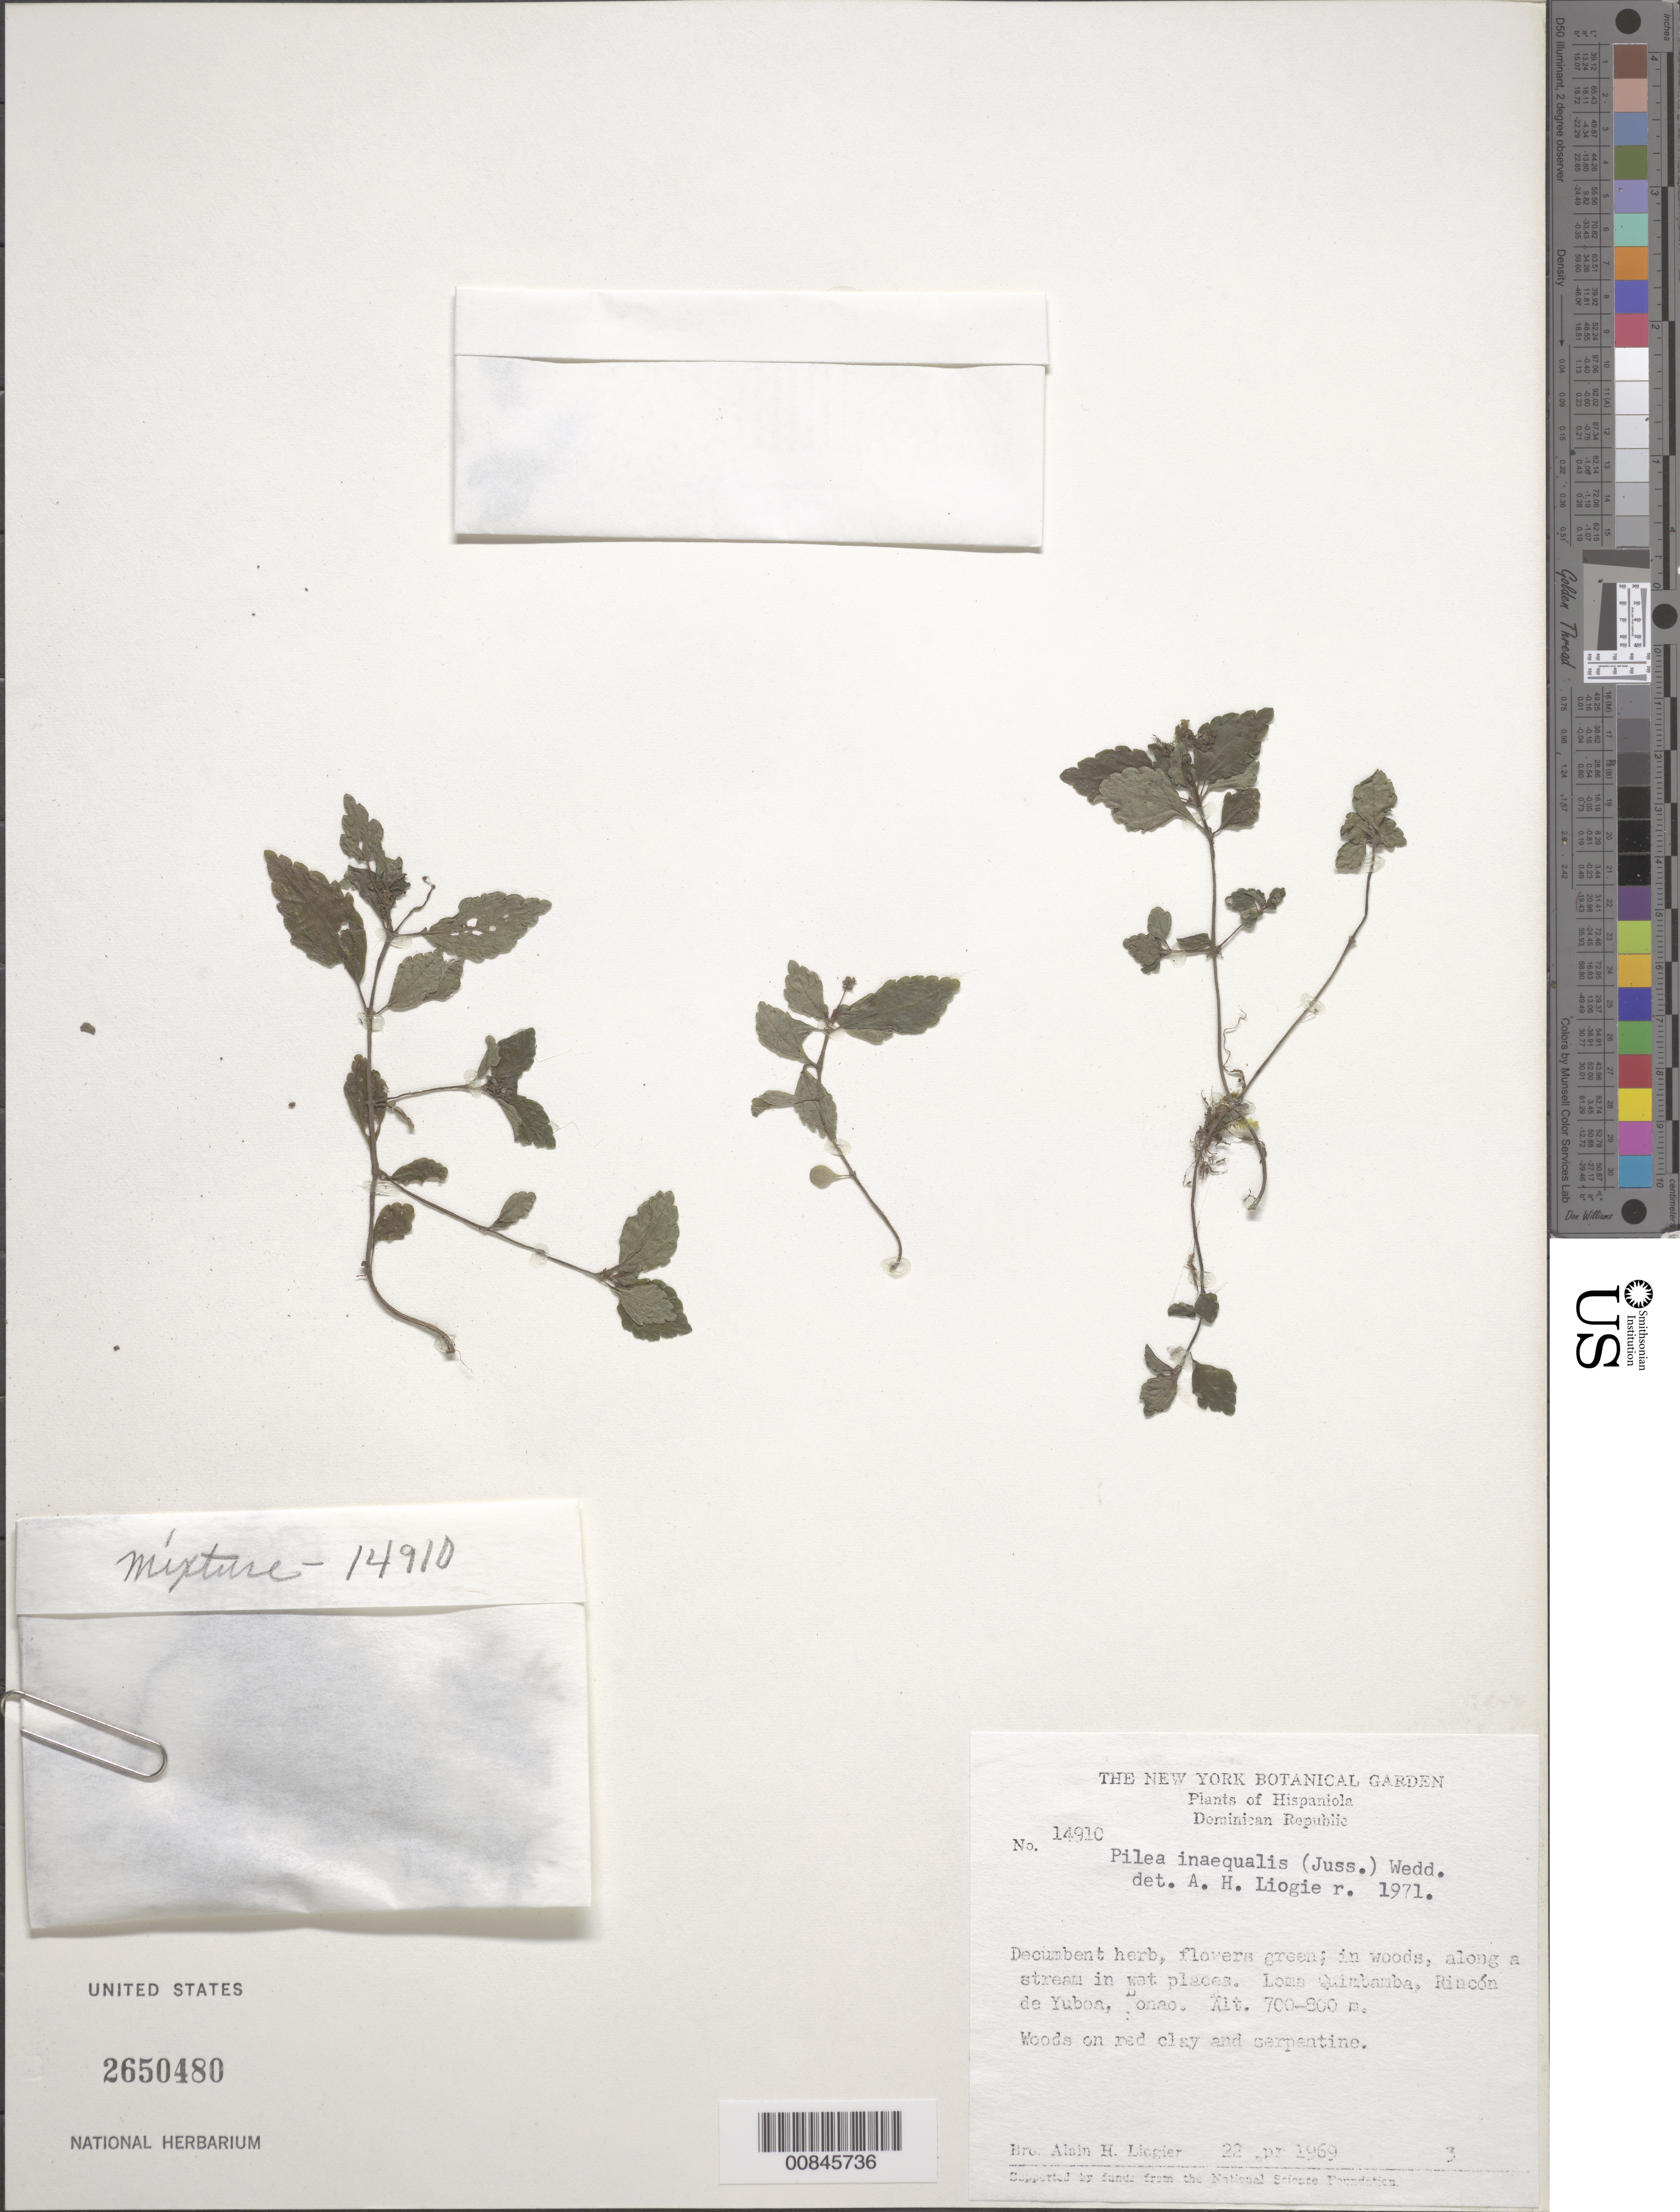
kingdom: Plantae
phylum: Tracheophyta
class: Magnoliopsida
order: Rosales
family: Urticaceae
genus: Pilea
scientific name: Pilea inaequalis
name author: (Juss. ex Poir.) Wedd.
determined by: Liogier, Alain H.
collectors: A. H. Liogier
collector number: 14910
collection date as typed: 22 Apr 1969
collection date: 1969-04-22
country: Dominican Republic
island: Hispaniola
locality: Loma Quimbamba, Rincón de Yuboa, Bonao.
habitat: Along a stream in wet places. Woods on red clay and serpentine.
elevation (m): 700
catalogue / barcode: US 2650480